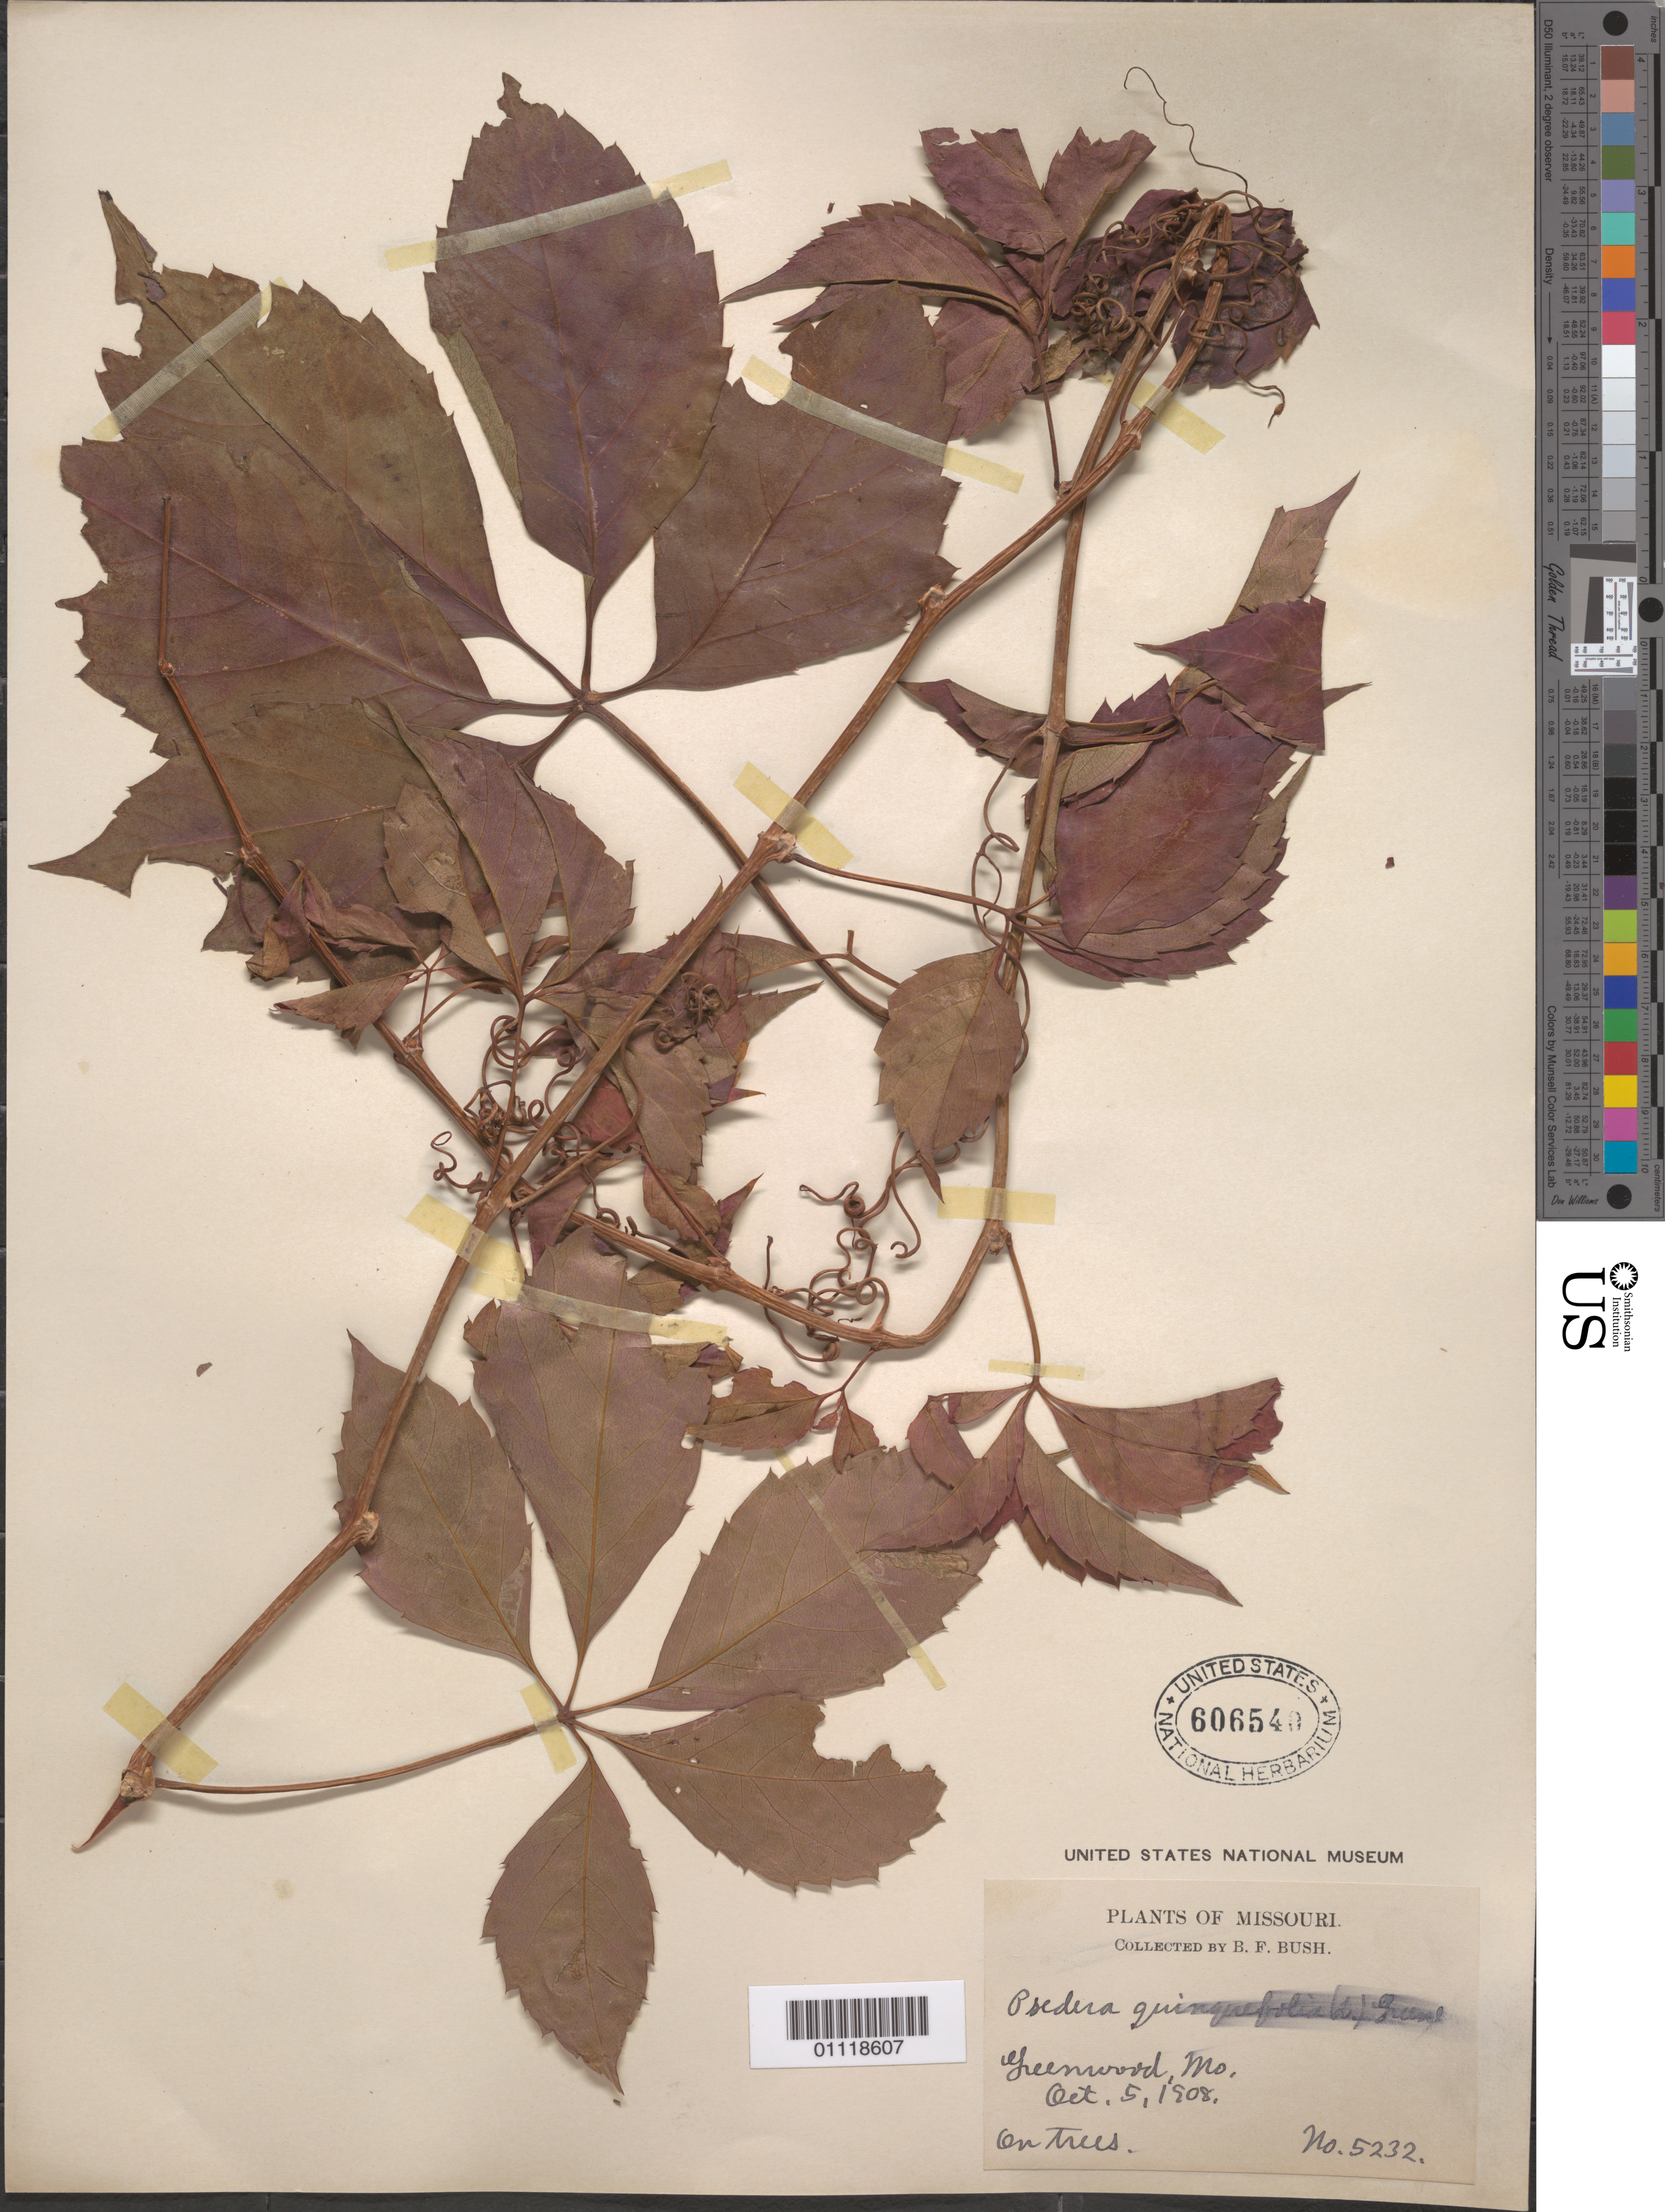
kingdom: Plantae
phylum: Tracheophyta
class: Magnoliopsida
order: Vitales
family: Vitaceae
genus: Parthenocissus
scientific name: Parthenocissus quinquefolia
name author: (L.) Planch.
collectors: B. F. Bush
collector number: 5232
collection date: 1908-10-05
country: United States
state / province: Missouri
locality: Greenwood.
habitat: On trees.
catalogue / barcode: US 606540